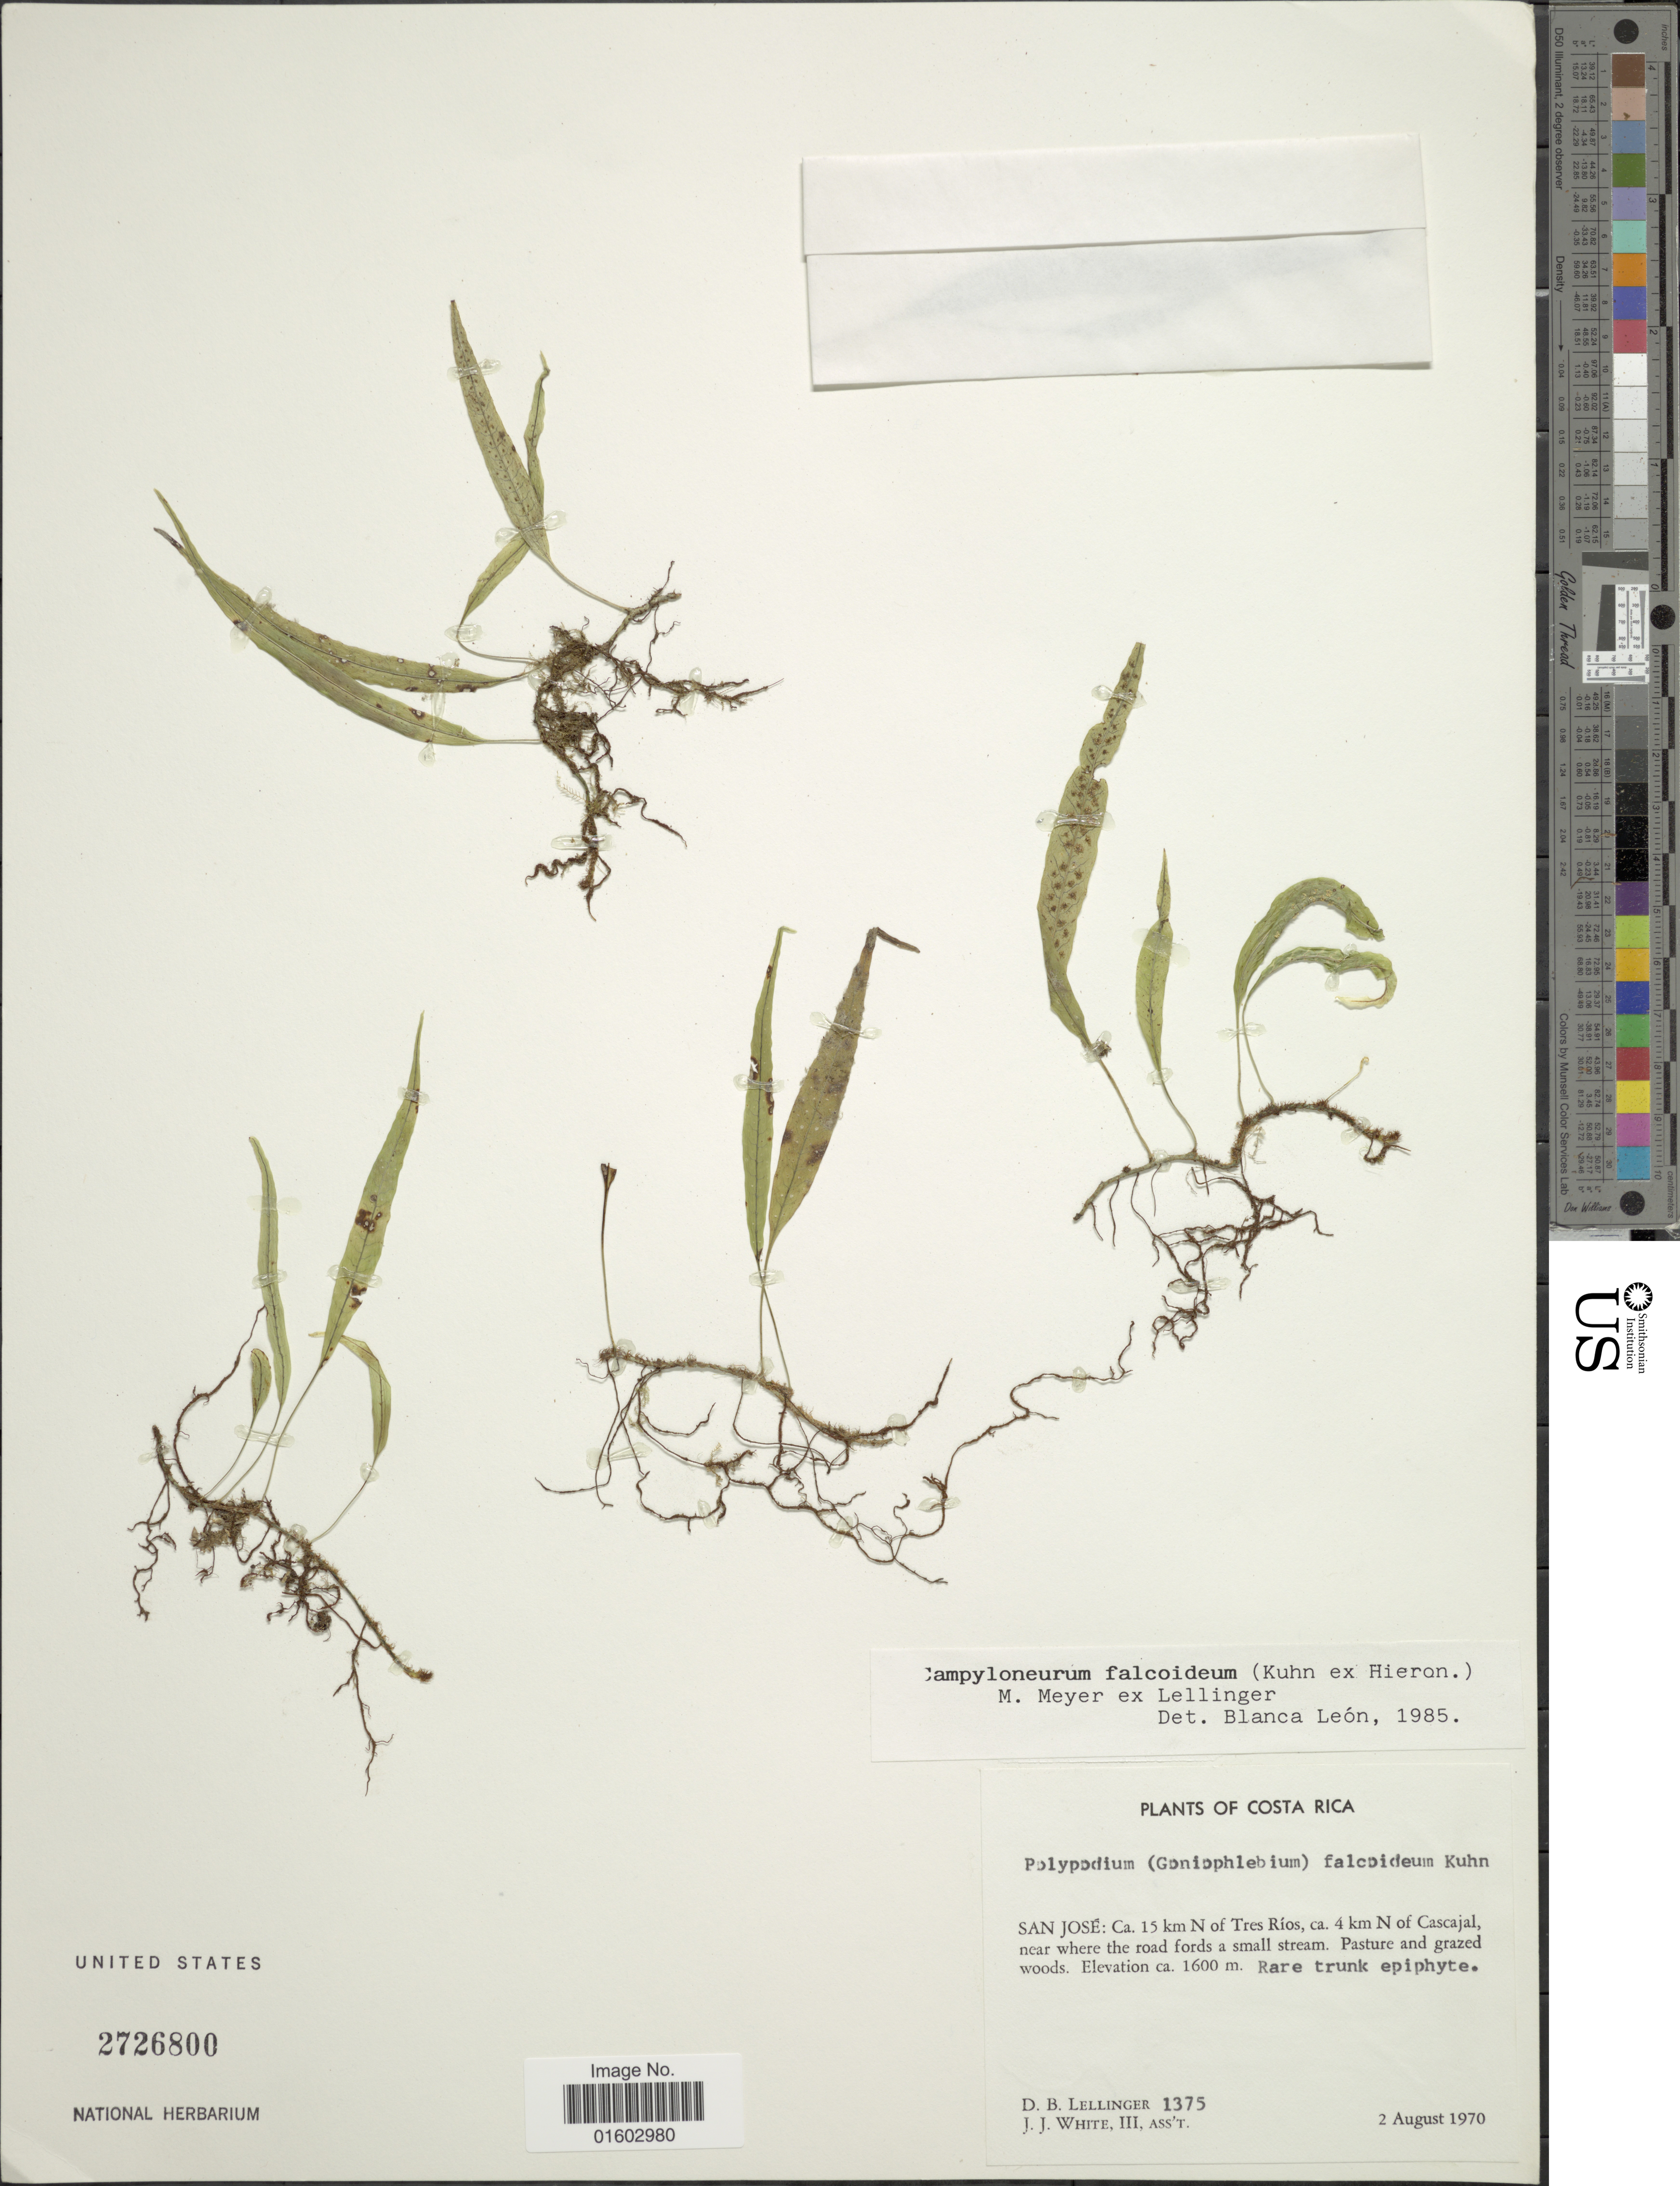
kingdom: Plantae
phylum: Tracheophyta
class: Polypodiopsida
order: Polypodiales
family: Polypodiaceae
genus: Campyloneurum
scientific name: Campyloneurum falcoideum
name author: (Kuhn ex Hieron.) M. Mey. ex Lellinger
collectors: D. B. Lellinger & J. J. White III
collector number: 1375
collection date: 1970-08-02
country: Costa Rica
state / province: San José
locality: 15 km N of Tres Rios, 4 km N of Cascajal, near where the road fords a small stream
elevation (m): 1600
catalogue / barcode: US 2726800